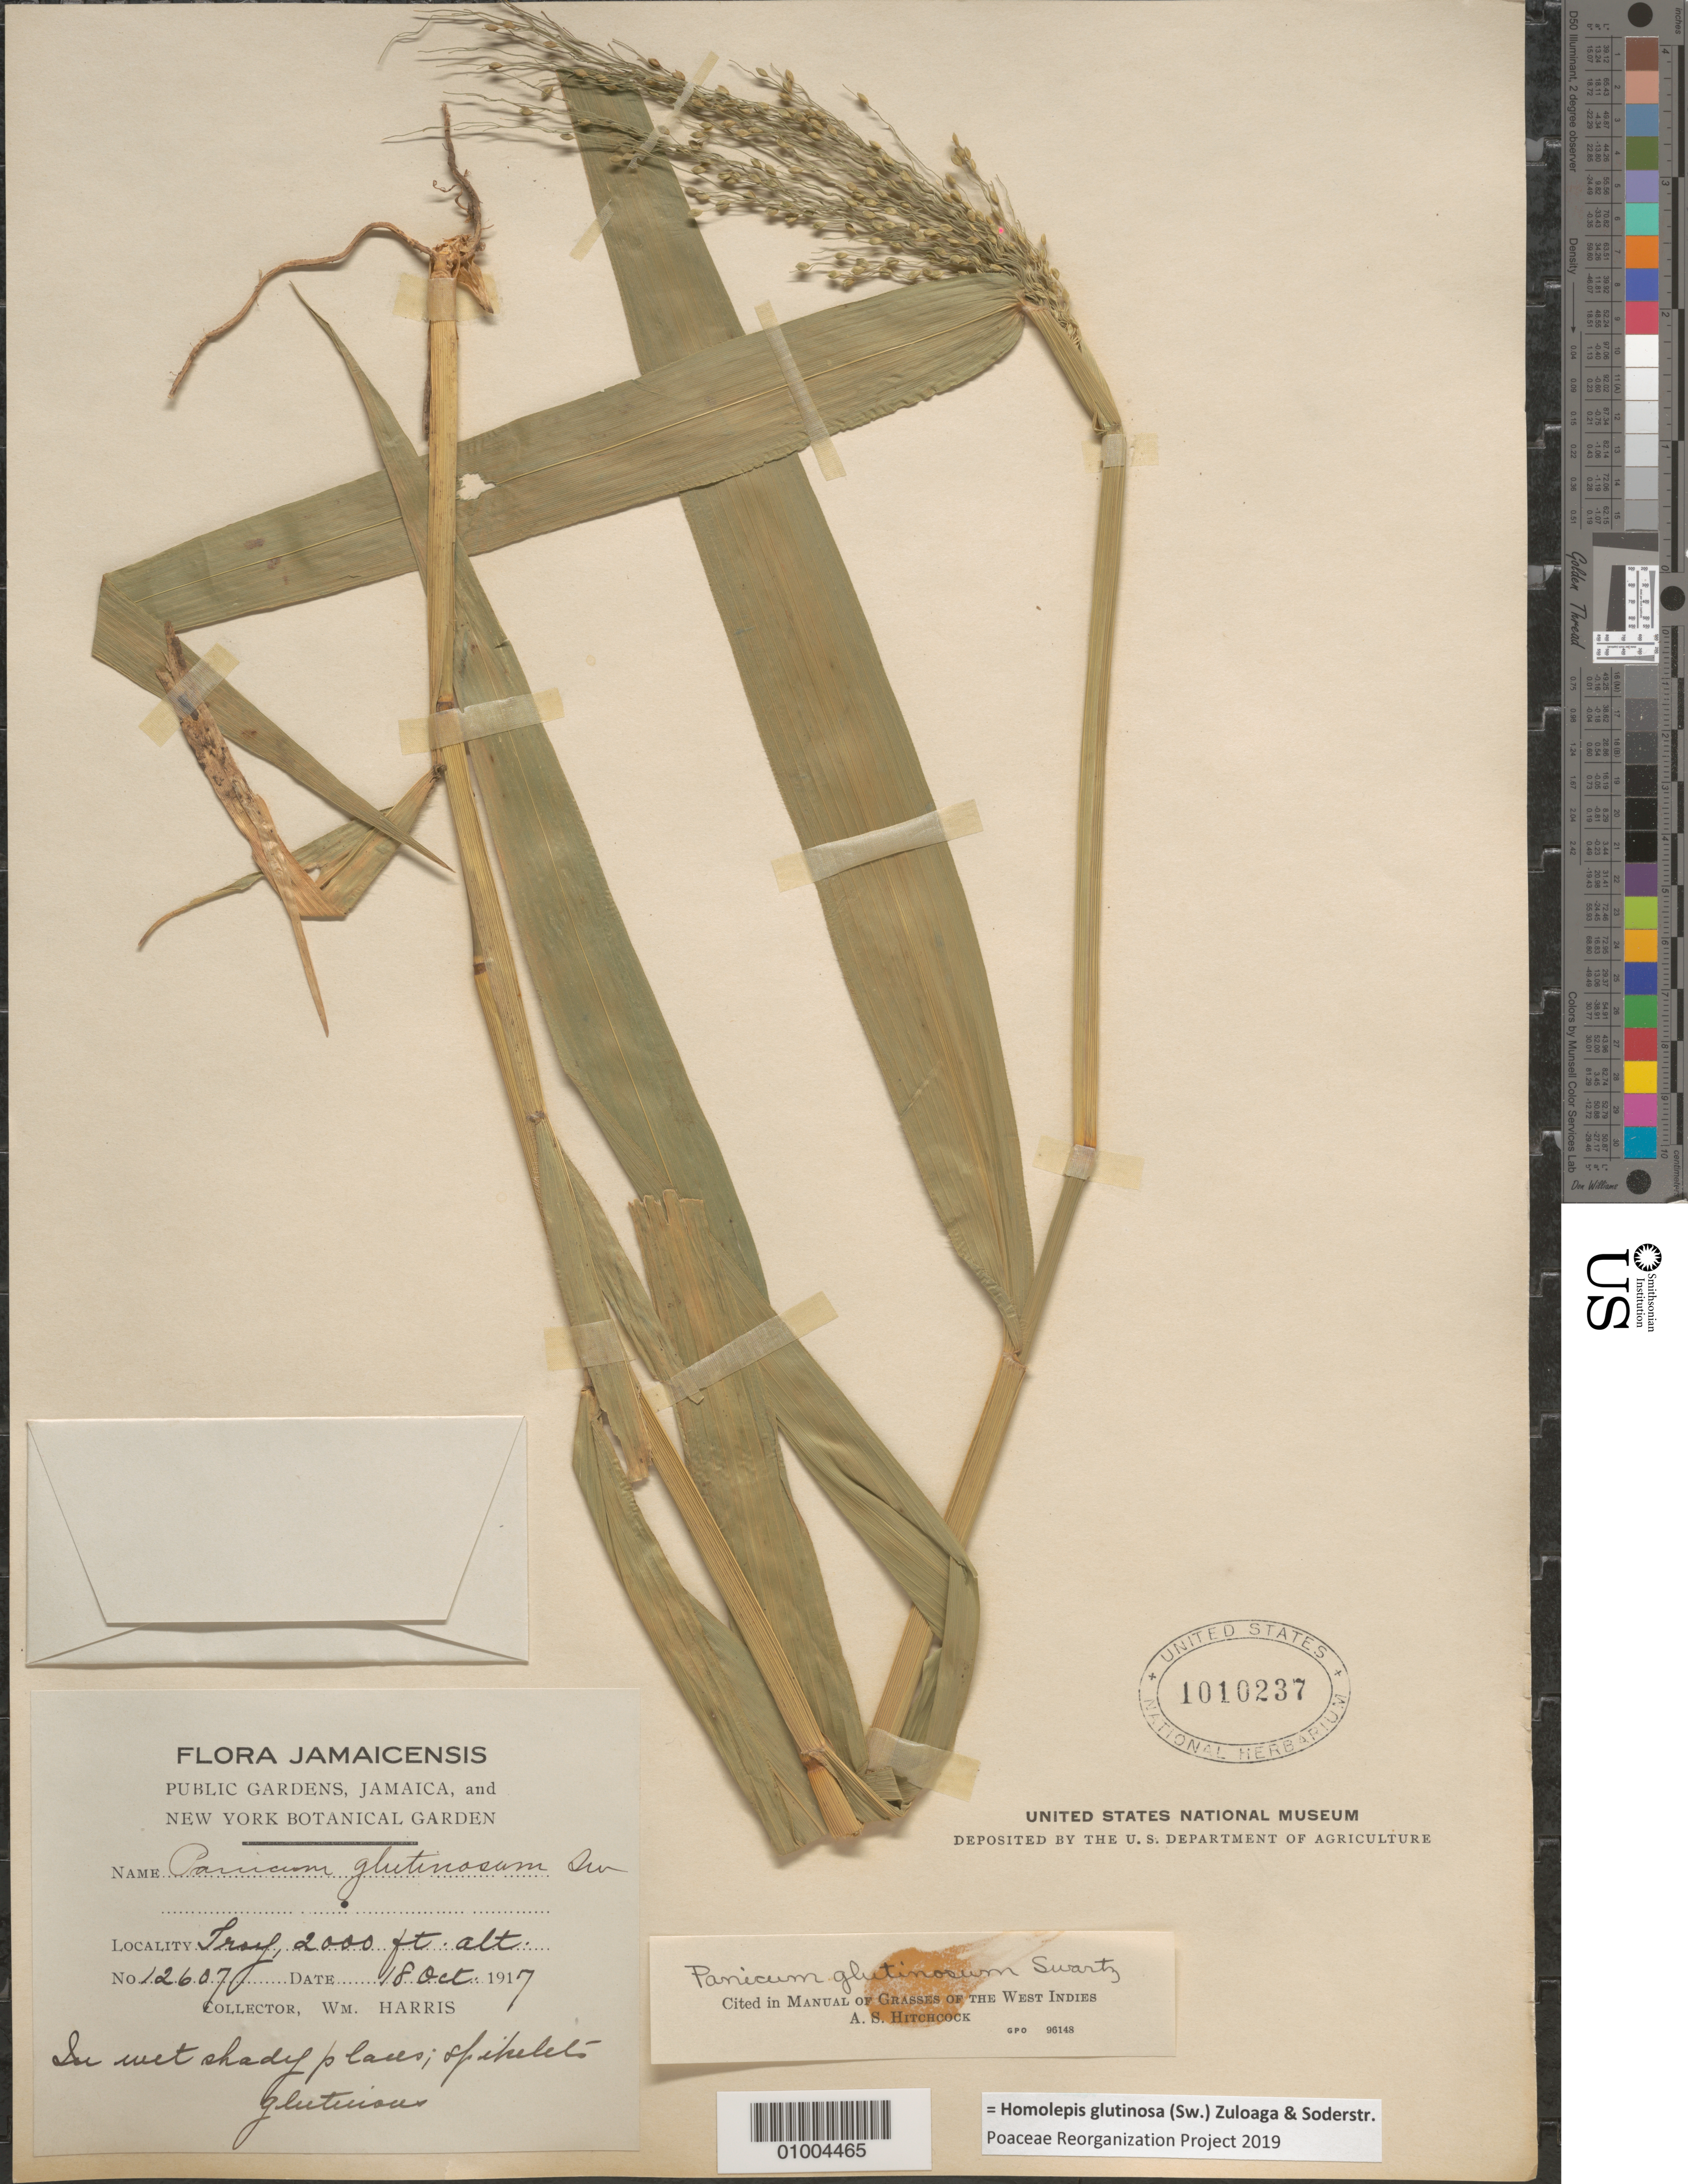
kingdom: Plantae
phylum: Tracheophyta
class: Liliopsida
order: Poales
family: Poaceae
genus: Homolepis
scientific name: Homolepis glutinosa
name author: (Sw.) Zuloaga & Soderstr.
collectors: W. Harris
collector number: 12607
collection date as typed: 08 Oct 1917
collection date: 1917-10-08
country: Jamaica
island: Jamaica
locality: Troy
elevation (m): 610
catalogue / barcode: US 1010237